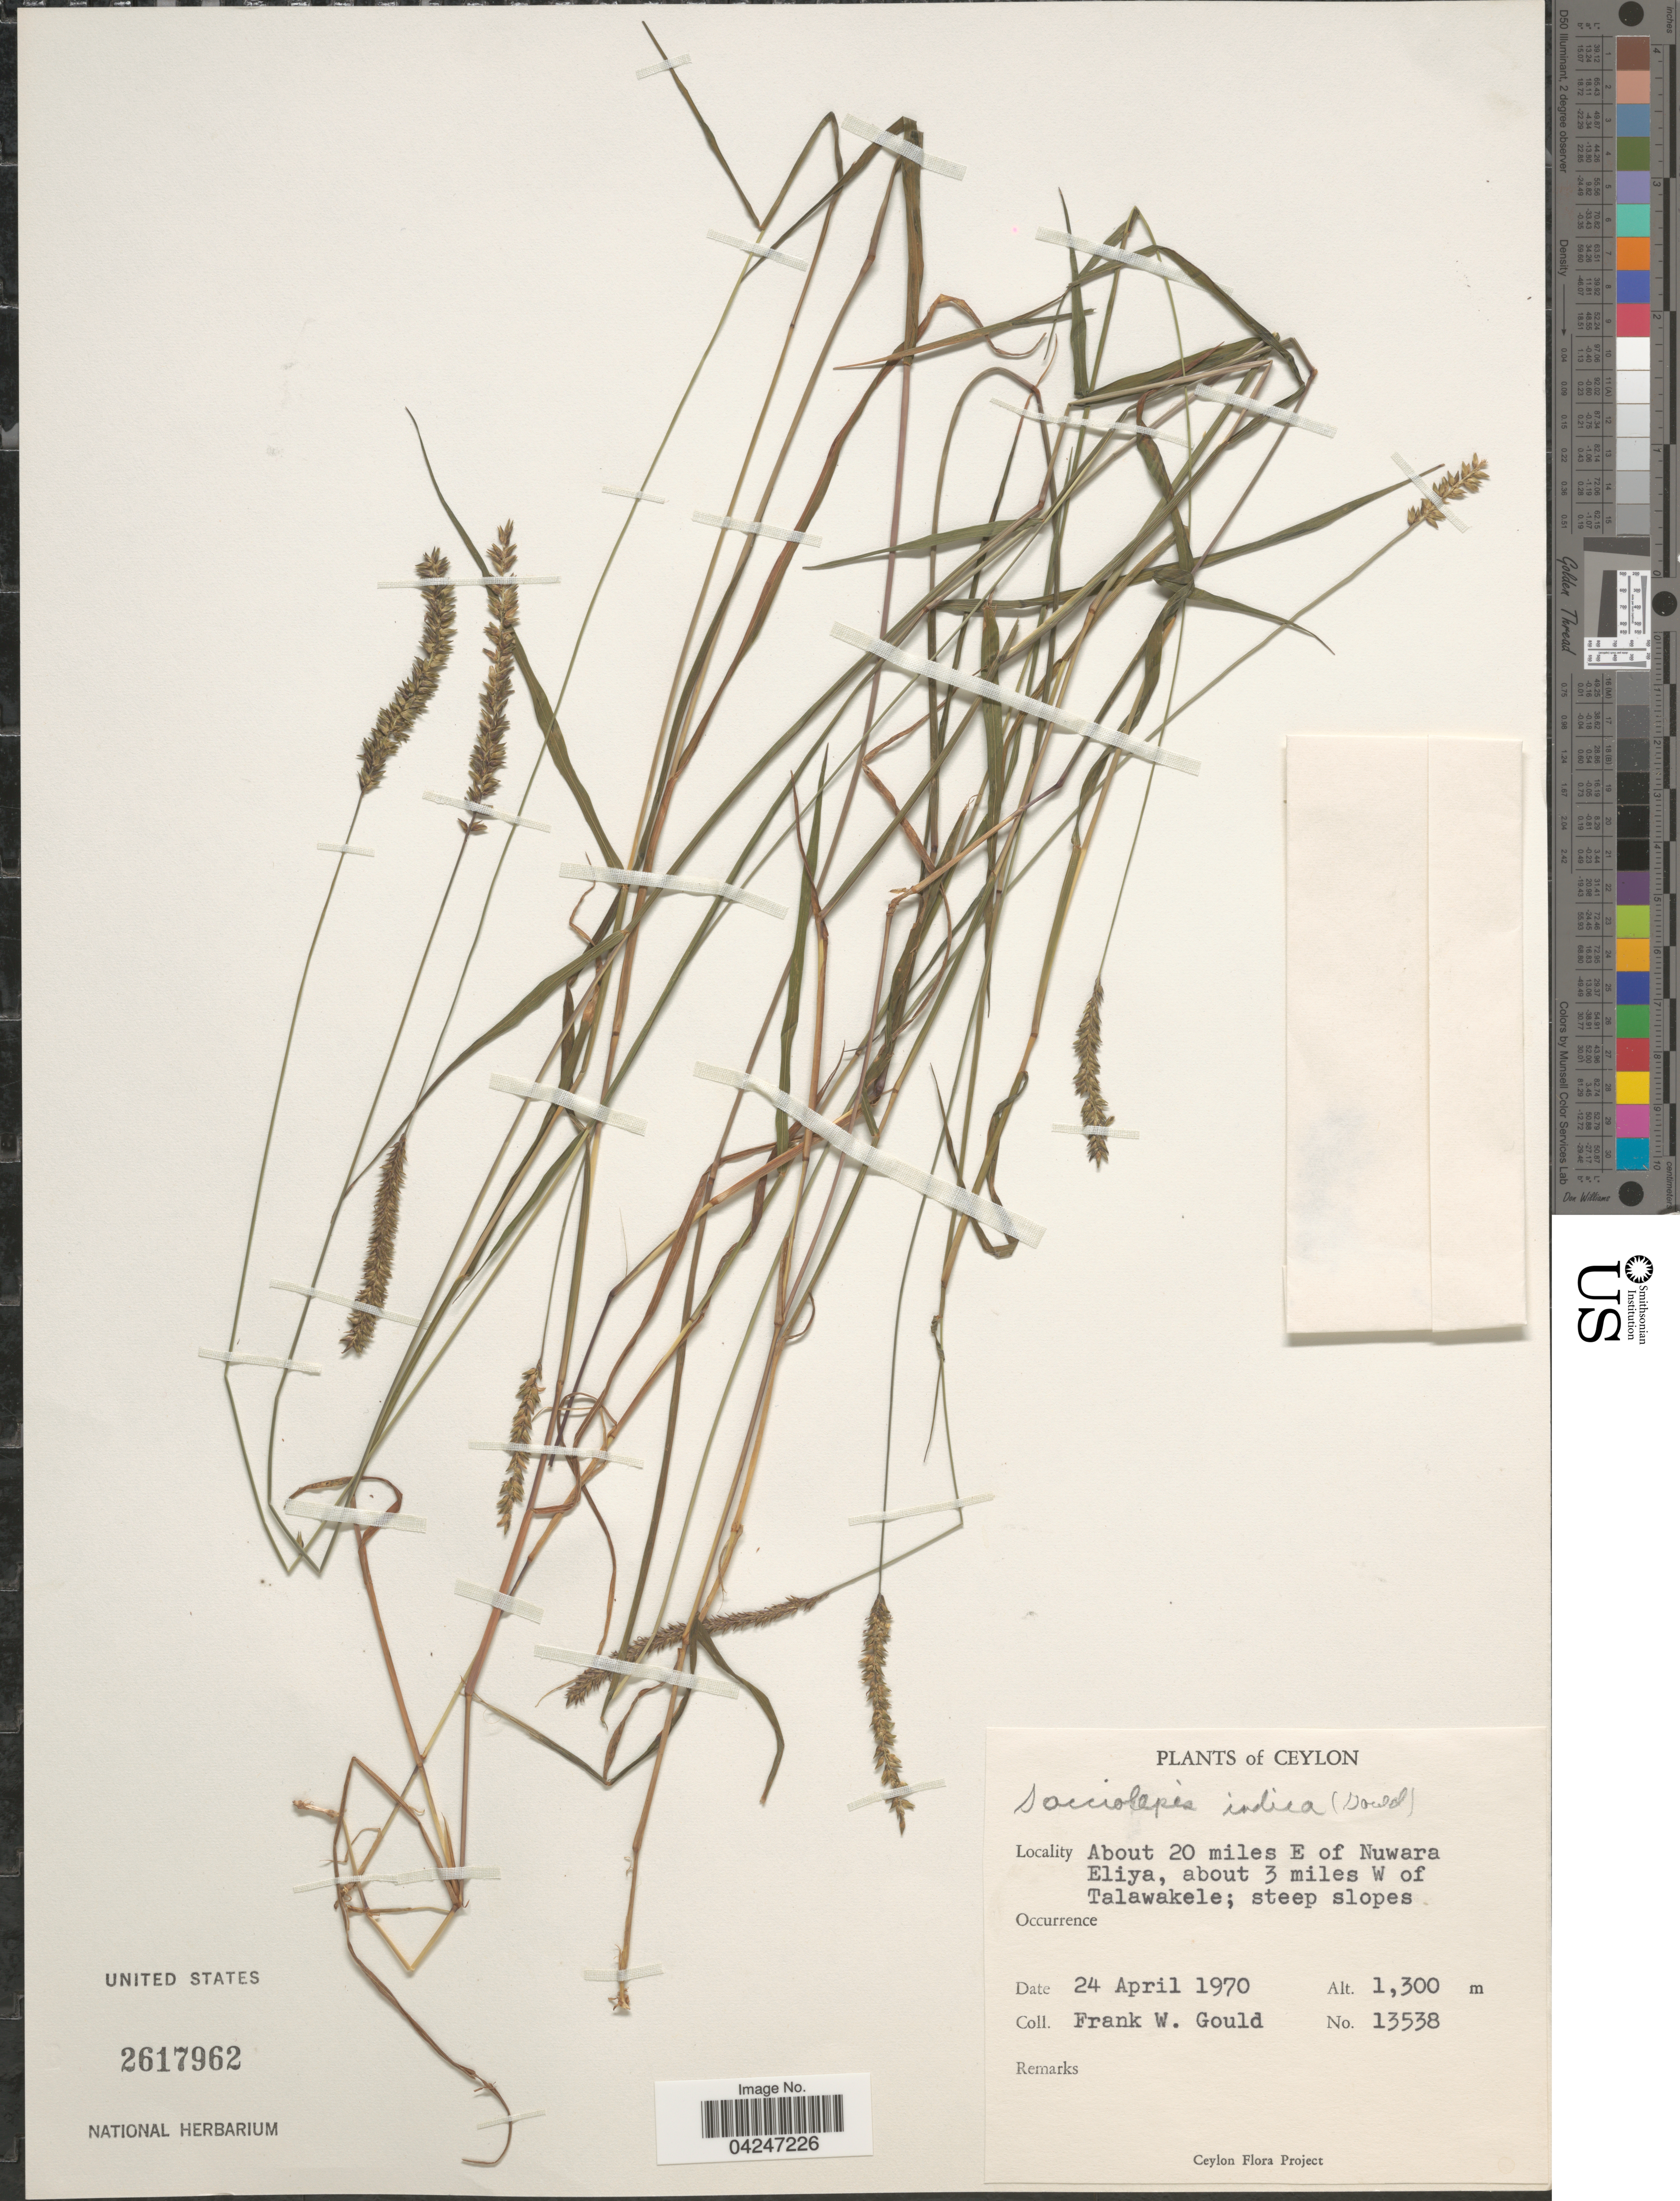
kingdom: Plantae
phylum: Tracheophyta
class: Liliopsida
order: Poales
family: Poaceae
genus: Sacciolepis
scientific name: Sacciolepis indica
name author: (L.) Chase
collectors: F. W. Gould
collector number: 13538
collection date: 1970-04-24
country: Sri Lanka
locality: Ceylon. About 20 miles E of Nuwara Eliya, about 3 miles W of Talawakele; steep slopes.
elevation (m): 1300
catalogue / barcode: US 2617962